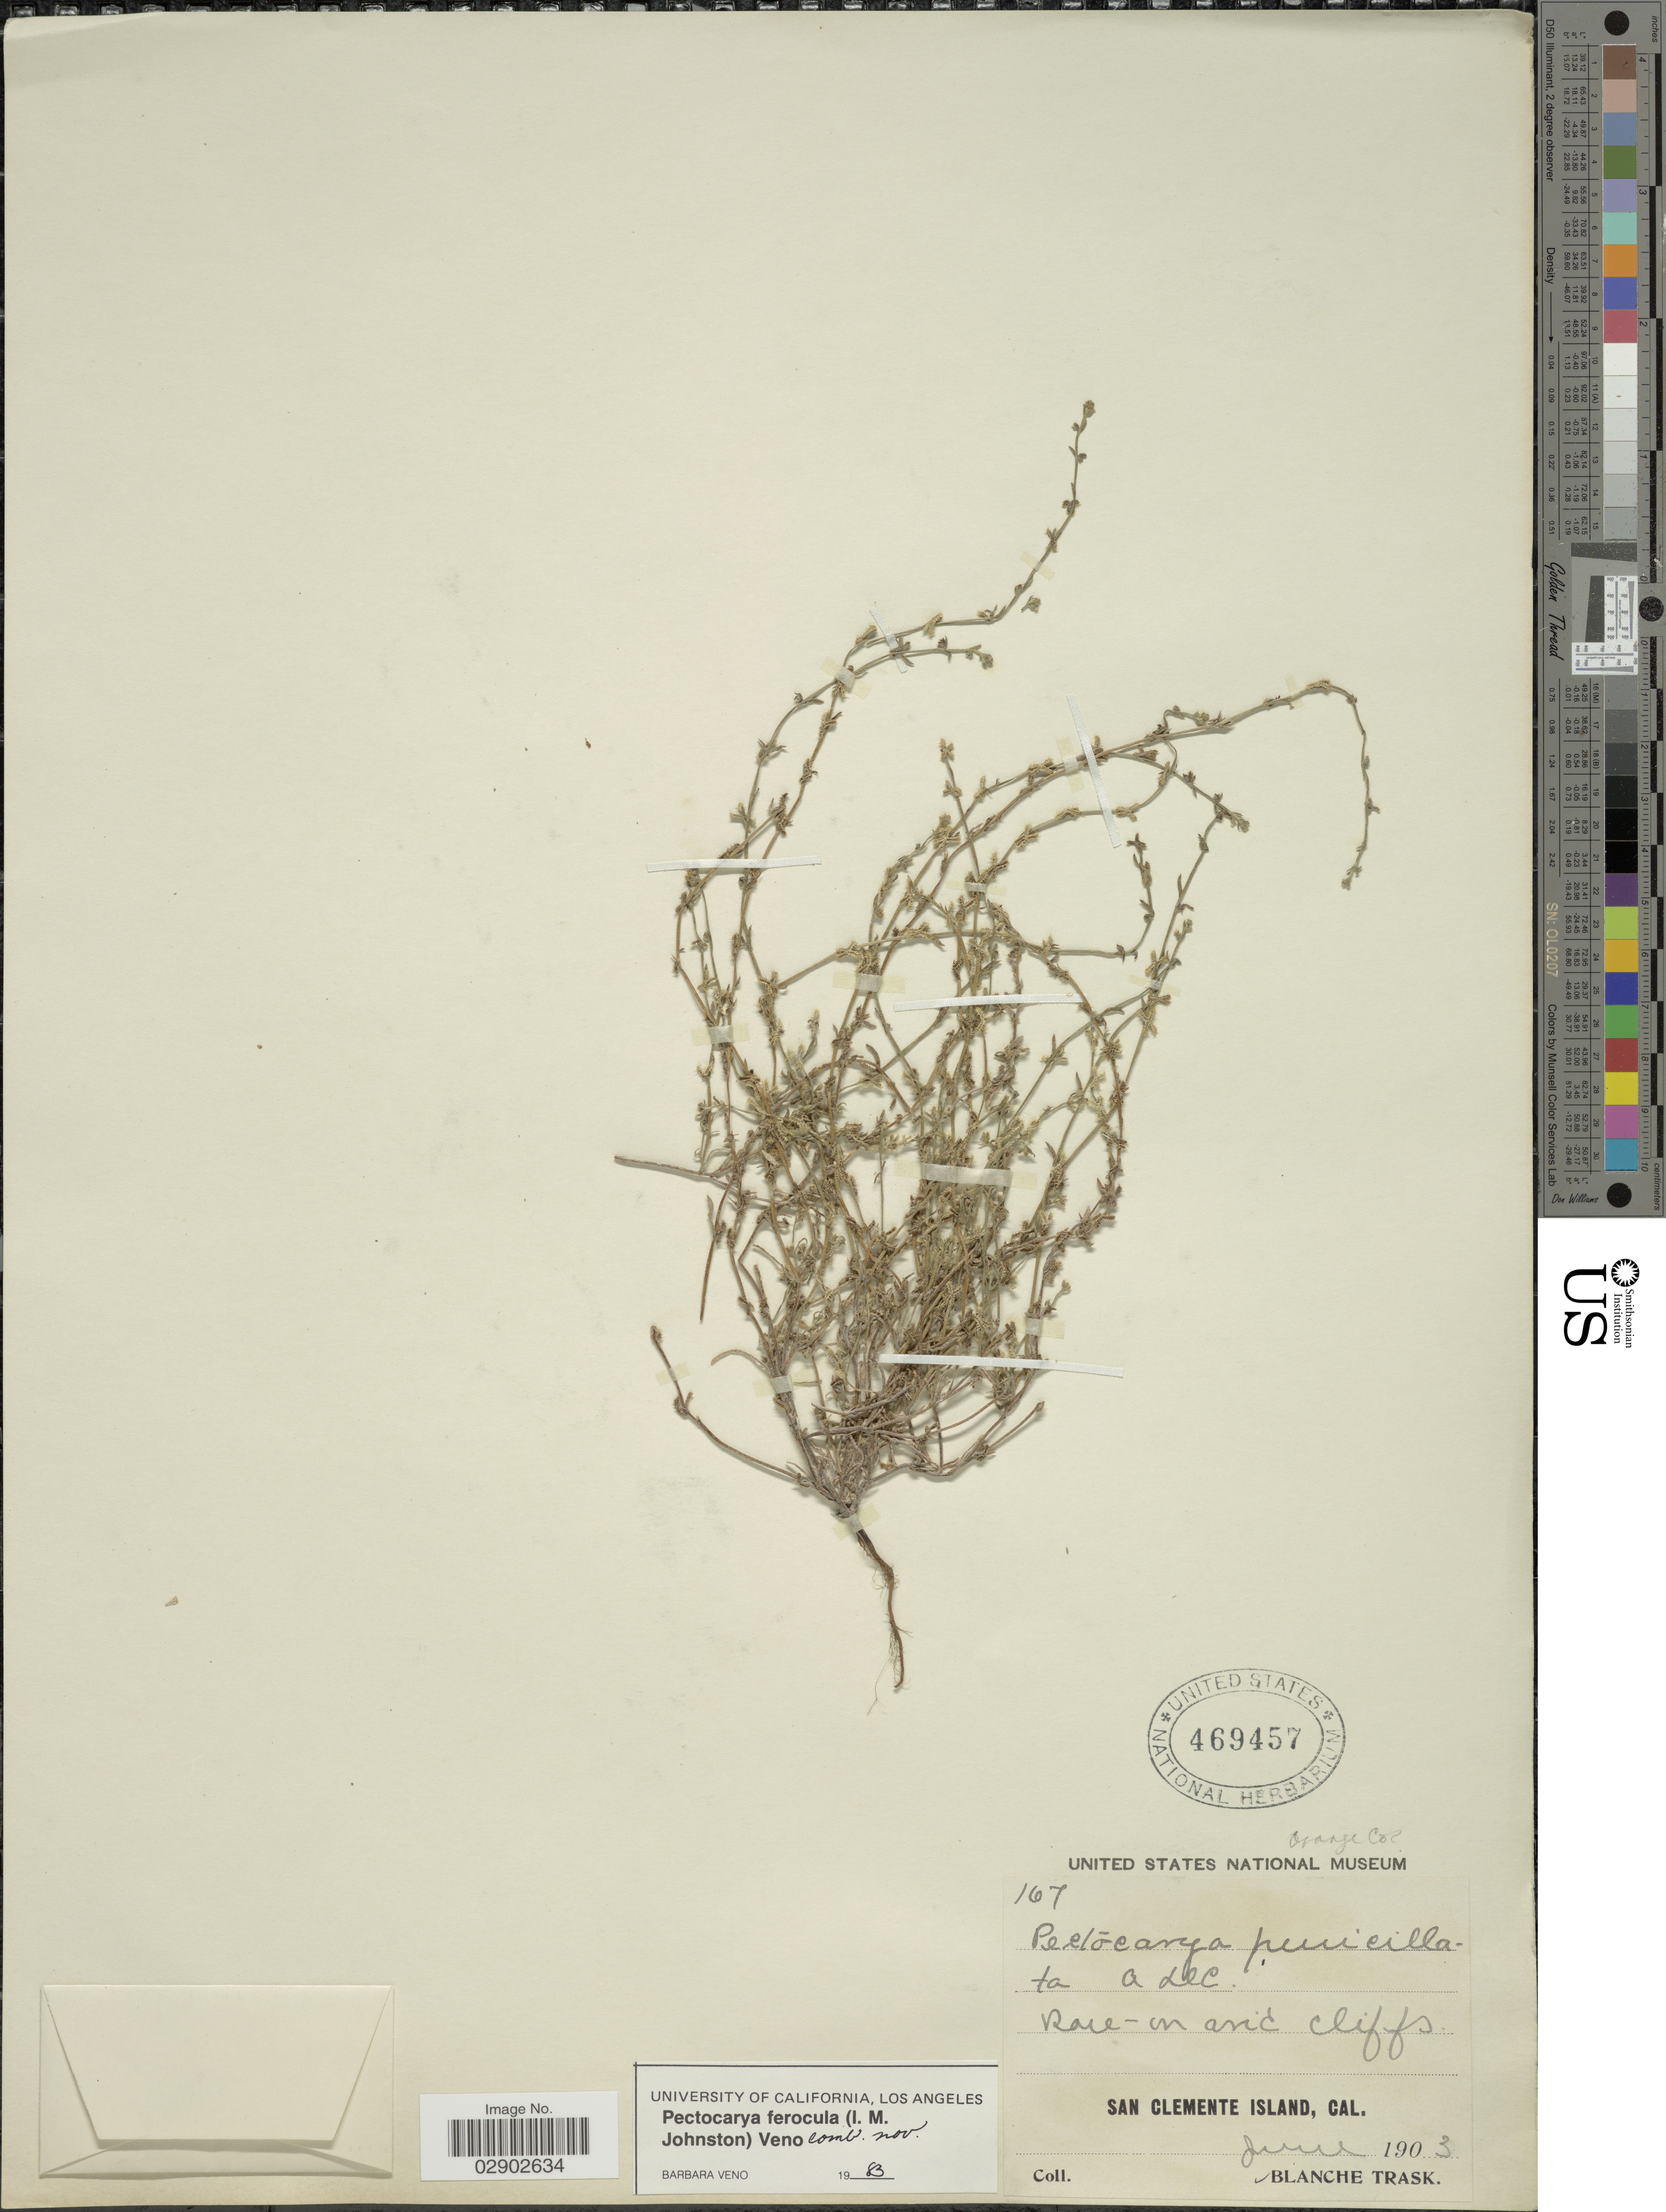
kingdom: Plantae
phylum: Tracheophyta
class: Magnoliopsida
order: Boraginales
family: Boraginaceae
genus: Pectocarya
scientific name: Pectocarya linearis subsp. ferocula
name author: (I.M. Johnst.) Thorne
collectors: B. Trask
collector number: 167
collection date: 1903-06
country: United States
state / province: California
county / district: Los Angeles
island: San Clemente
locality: San Clemente Island. Orange Co.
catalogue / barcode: US 469457